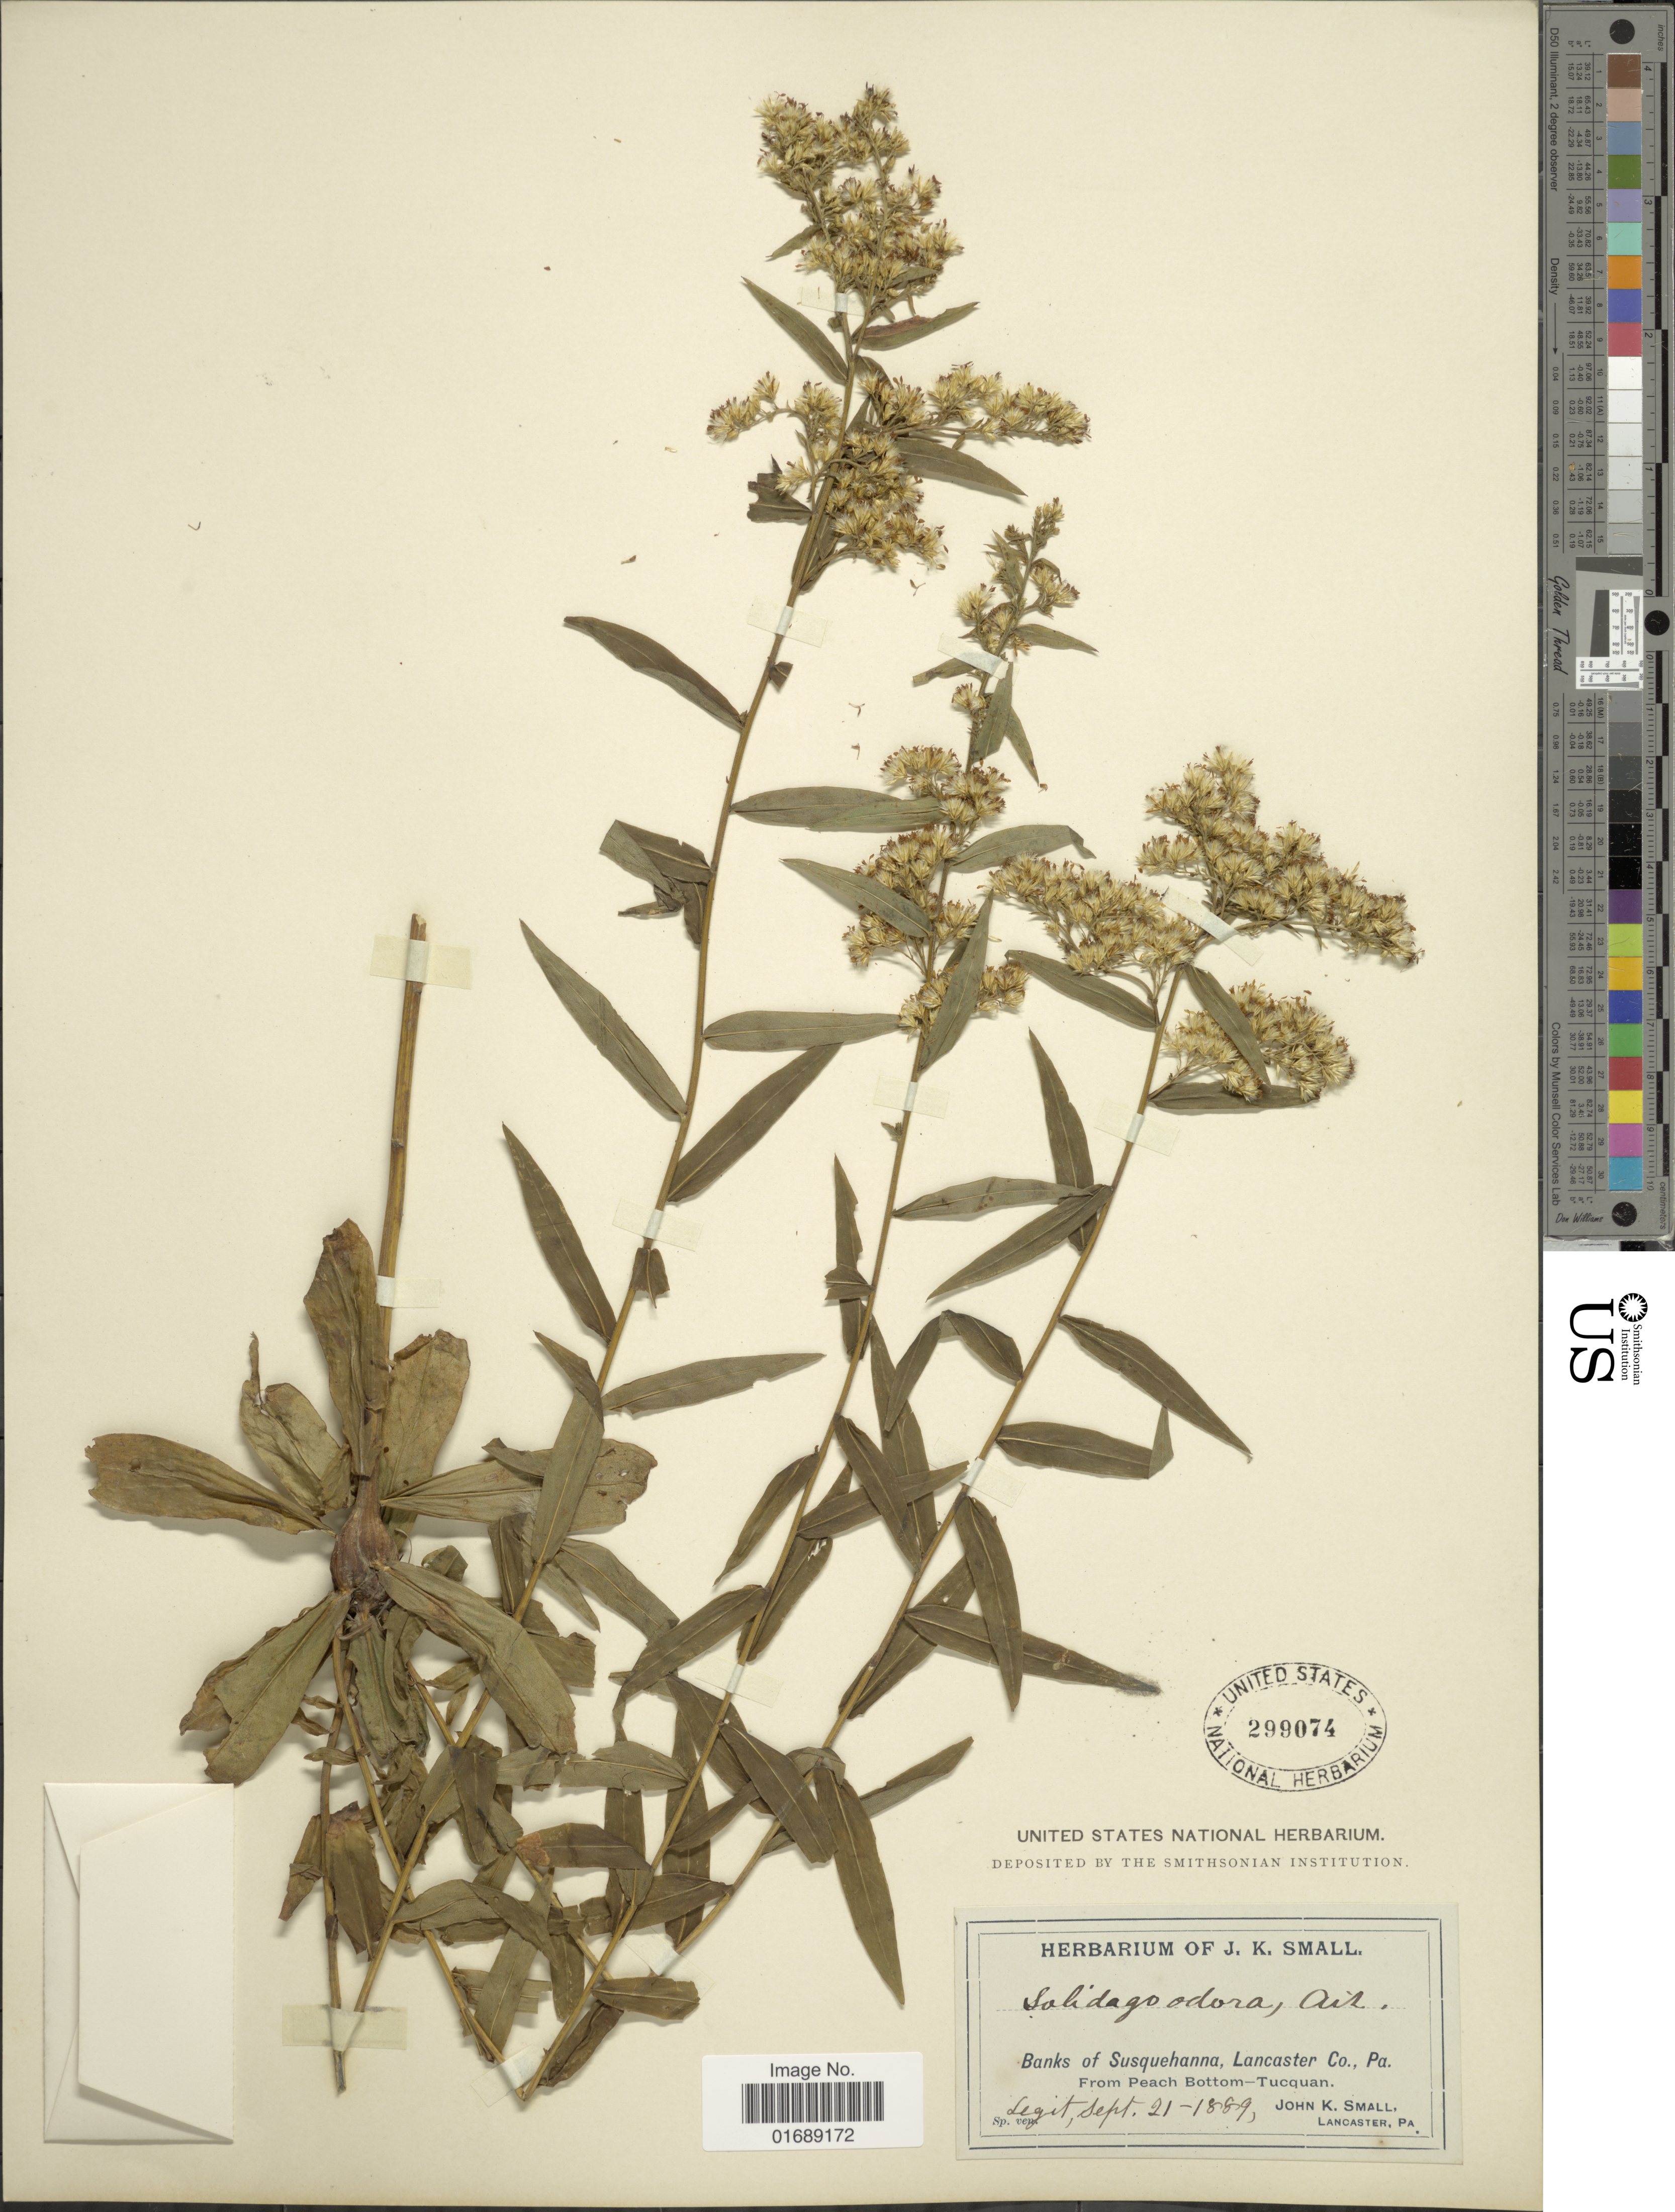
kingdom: Plantae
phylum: Tracheophyta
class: Magnoliopsida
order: Asterales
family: Asteraceae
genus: Solidago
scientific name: Solidago odora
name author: Aiton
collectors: J. K. Small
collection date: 1889-09-21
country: United States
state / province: Pennsylvania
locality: Banks of Susquehanna, Lancaster Co. Pa., From Peach Bottom-Tucquan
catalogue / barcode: US 299074